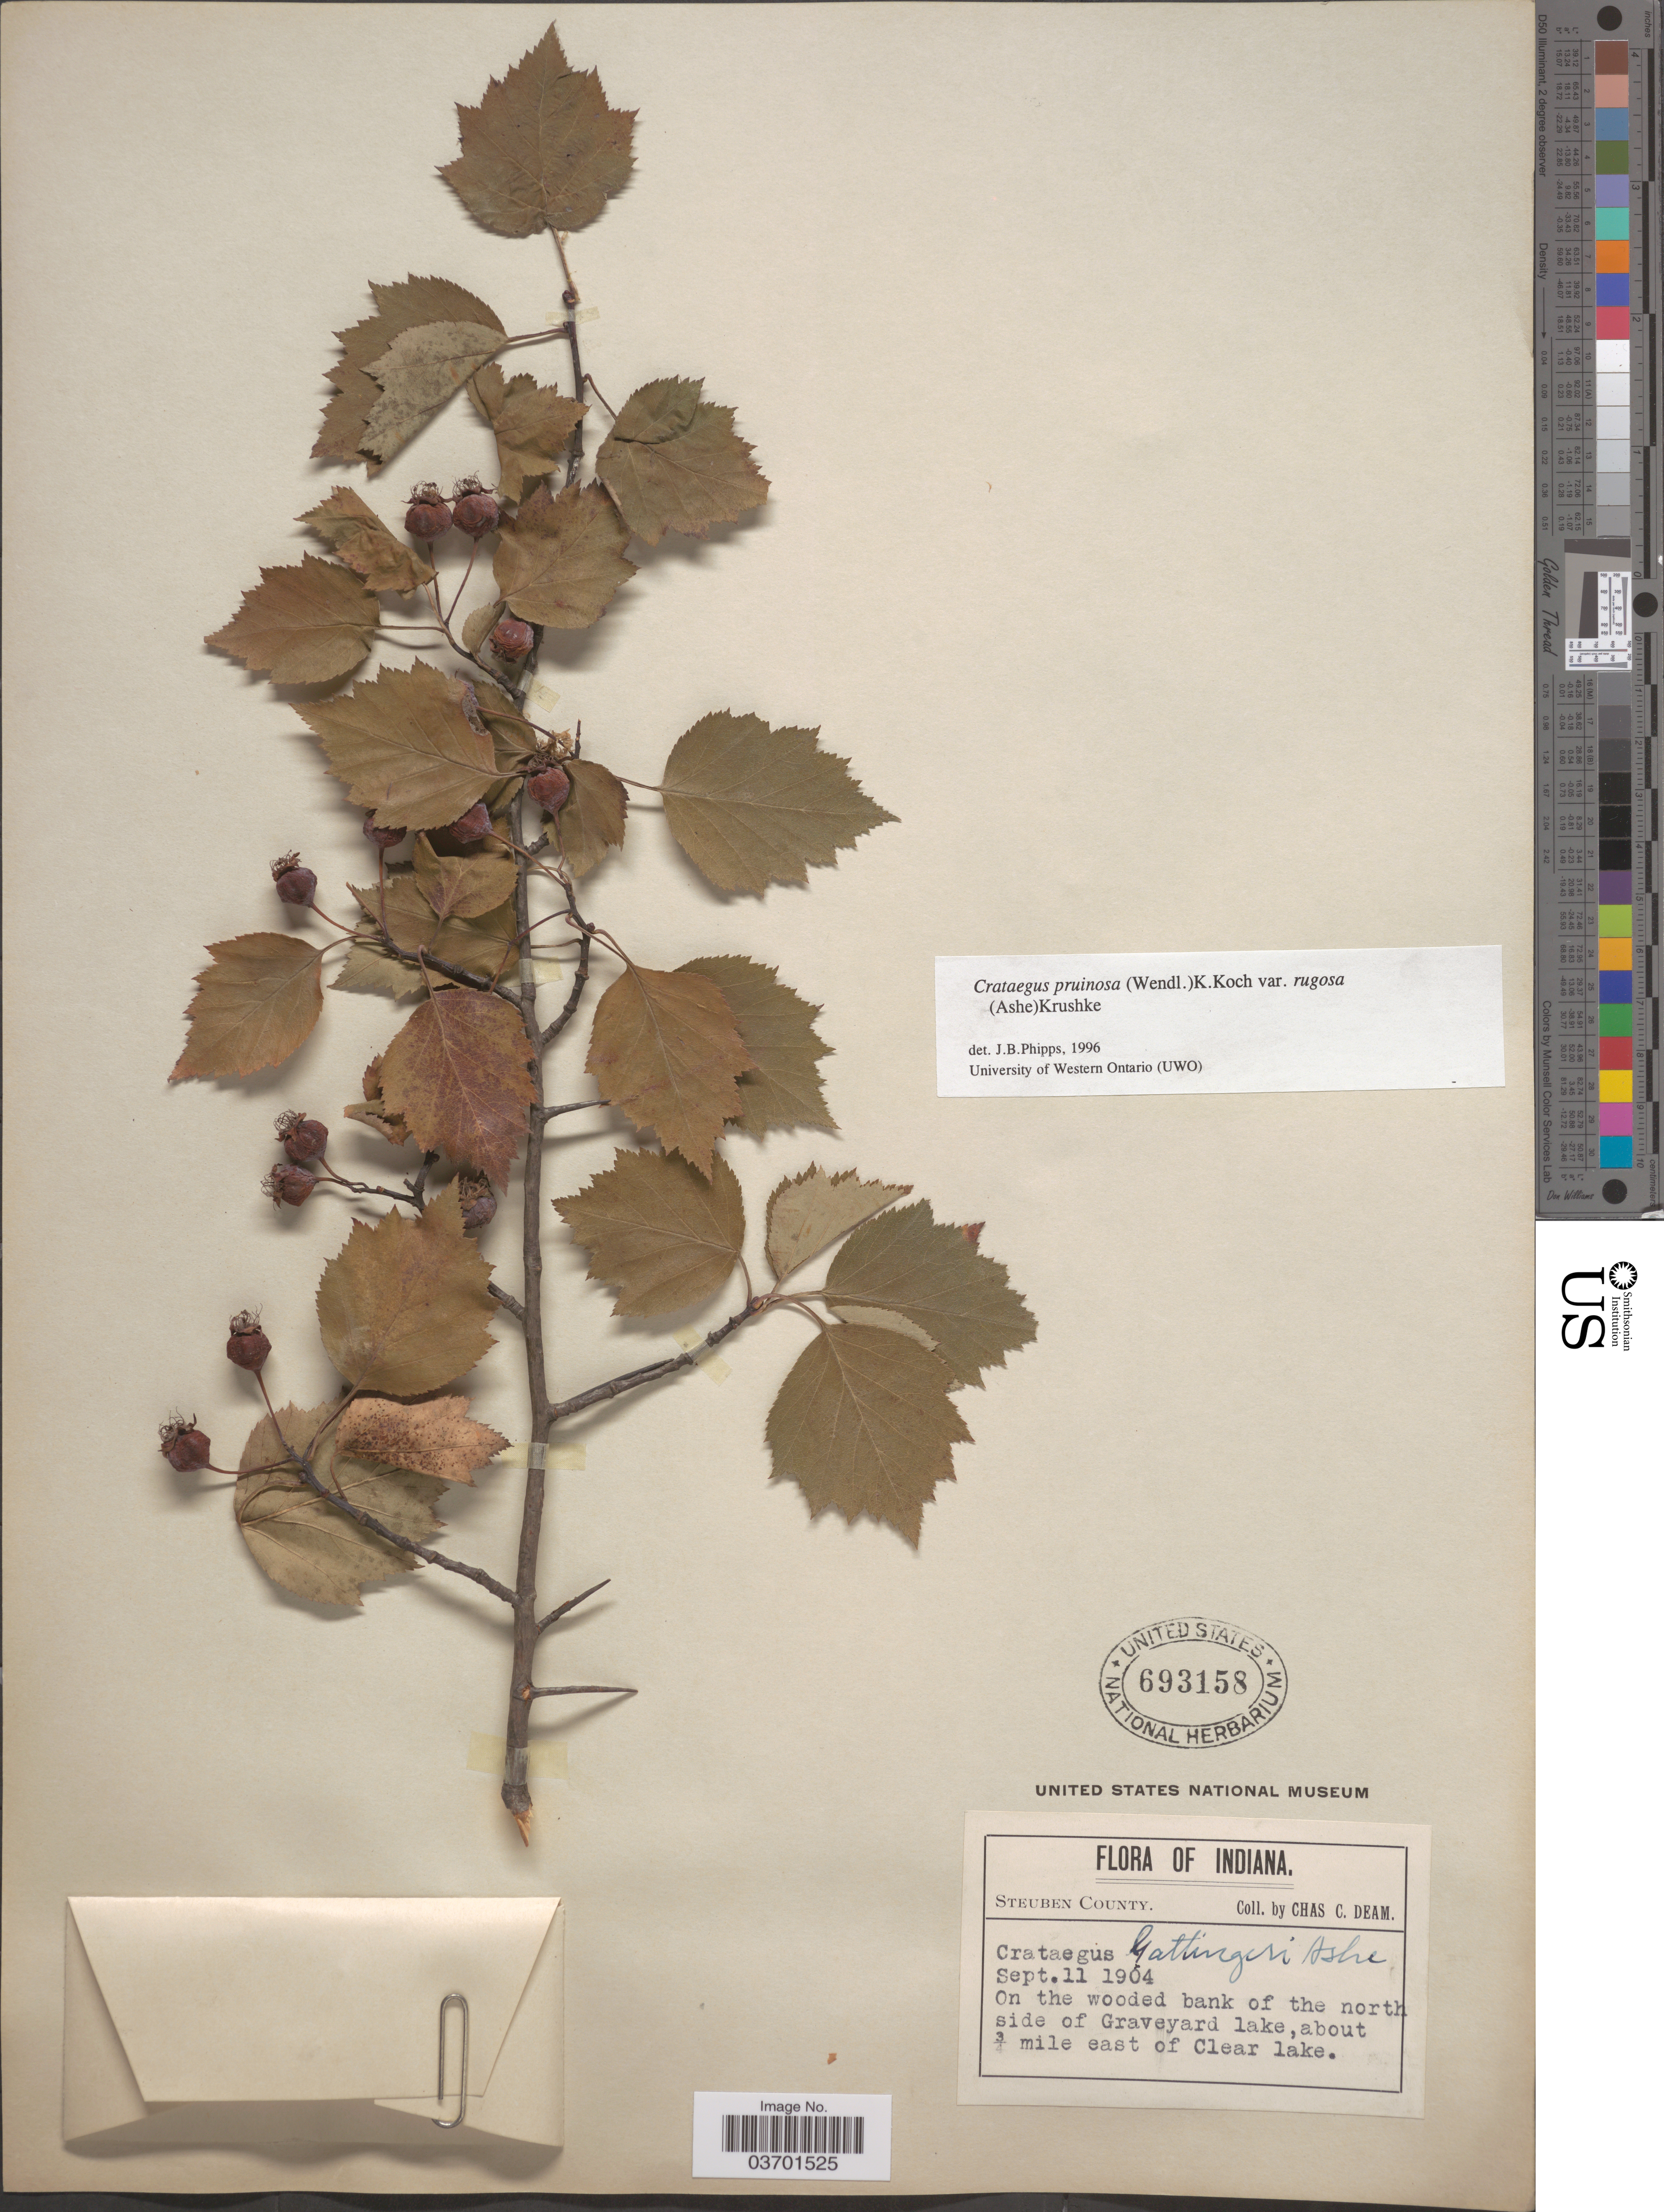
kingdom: Plantae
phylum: Tracheophyta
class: Magnoliopsida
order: Rosales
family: Rosaceae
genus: Crataegus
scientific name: Crataegus pruinosa var. rugosa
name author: (Ashe) Kruschke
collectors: C. Deam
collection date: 1904-09-11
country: United States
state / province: Indiana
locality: Steuben County. On the wooded bank of the north side of Graveyard lake, about ¾ mile east of Clear Lake.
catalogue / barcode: US 693158